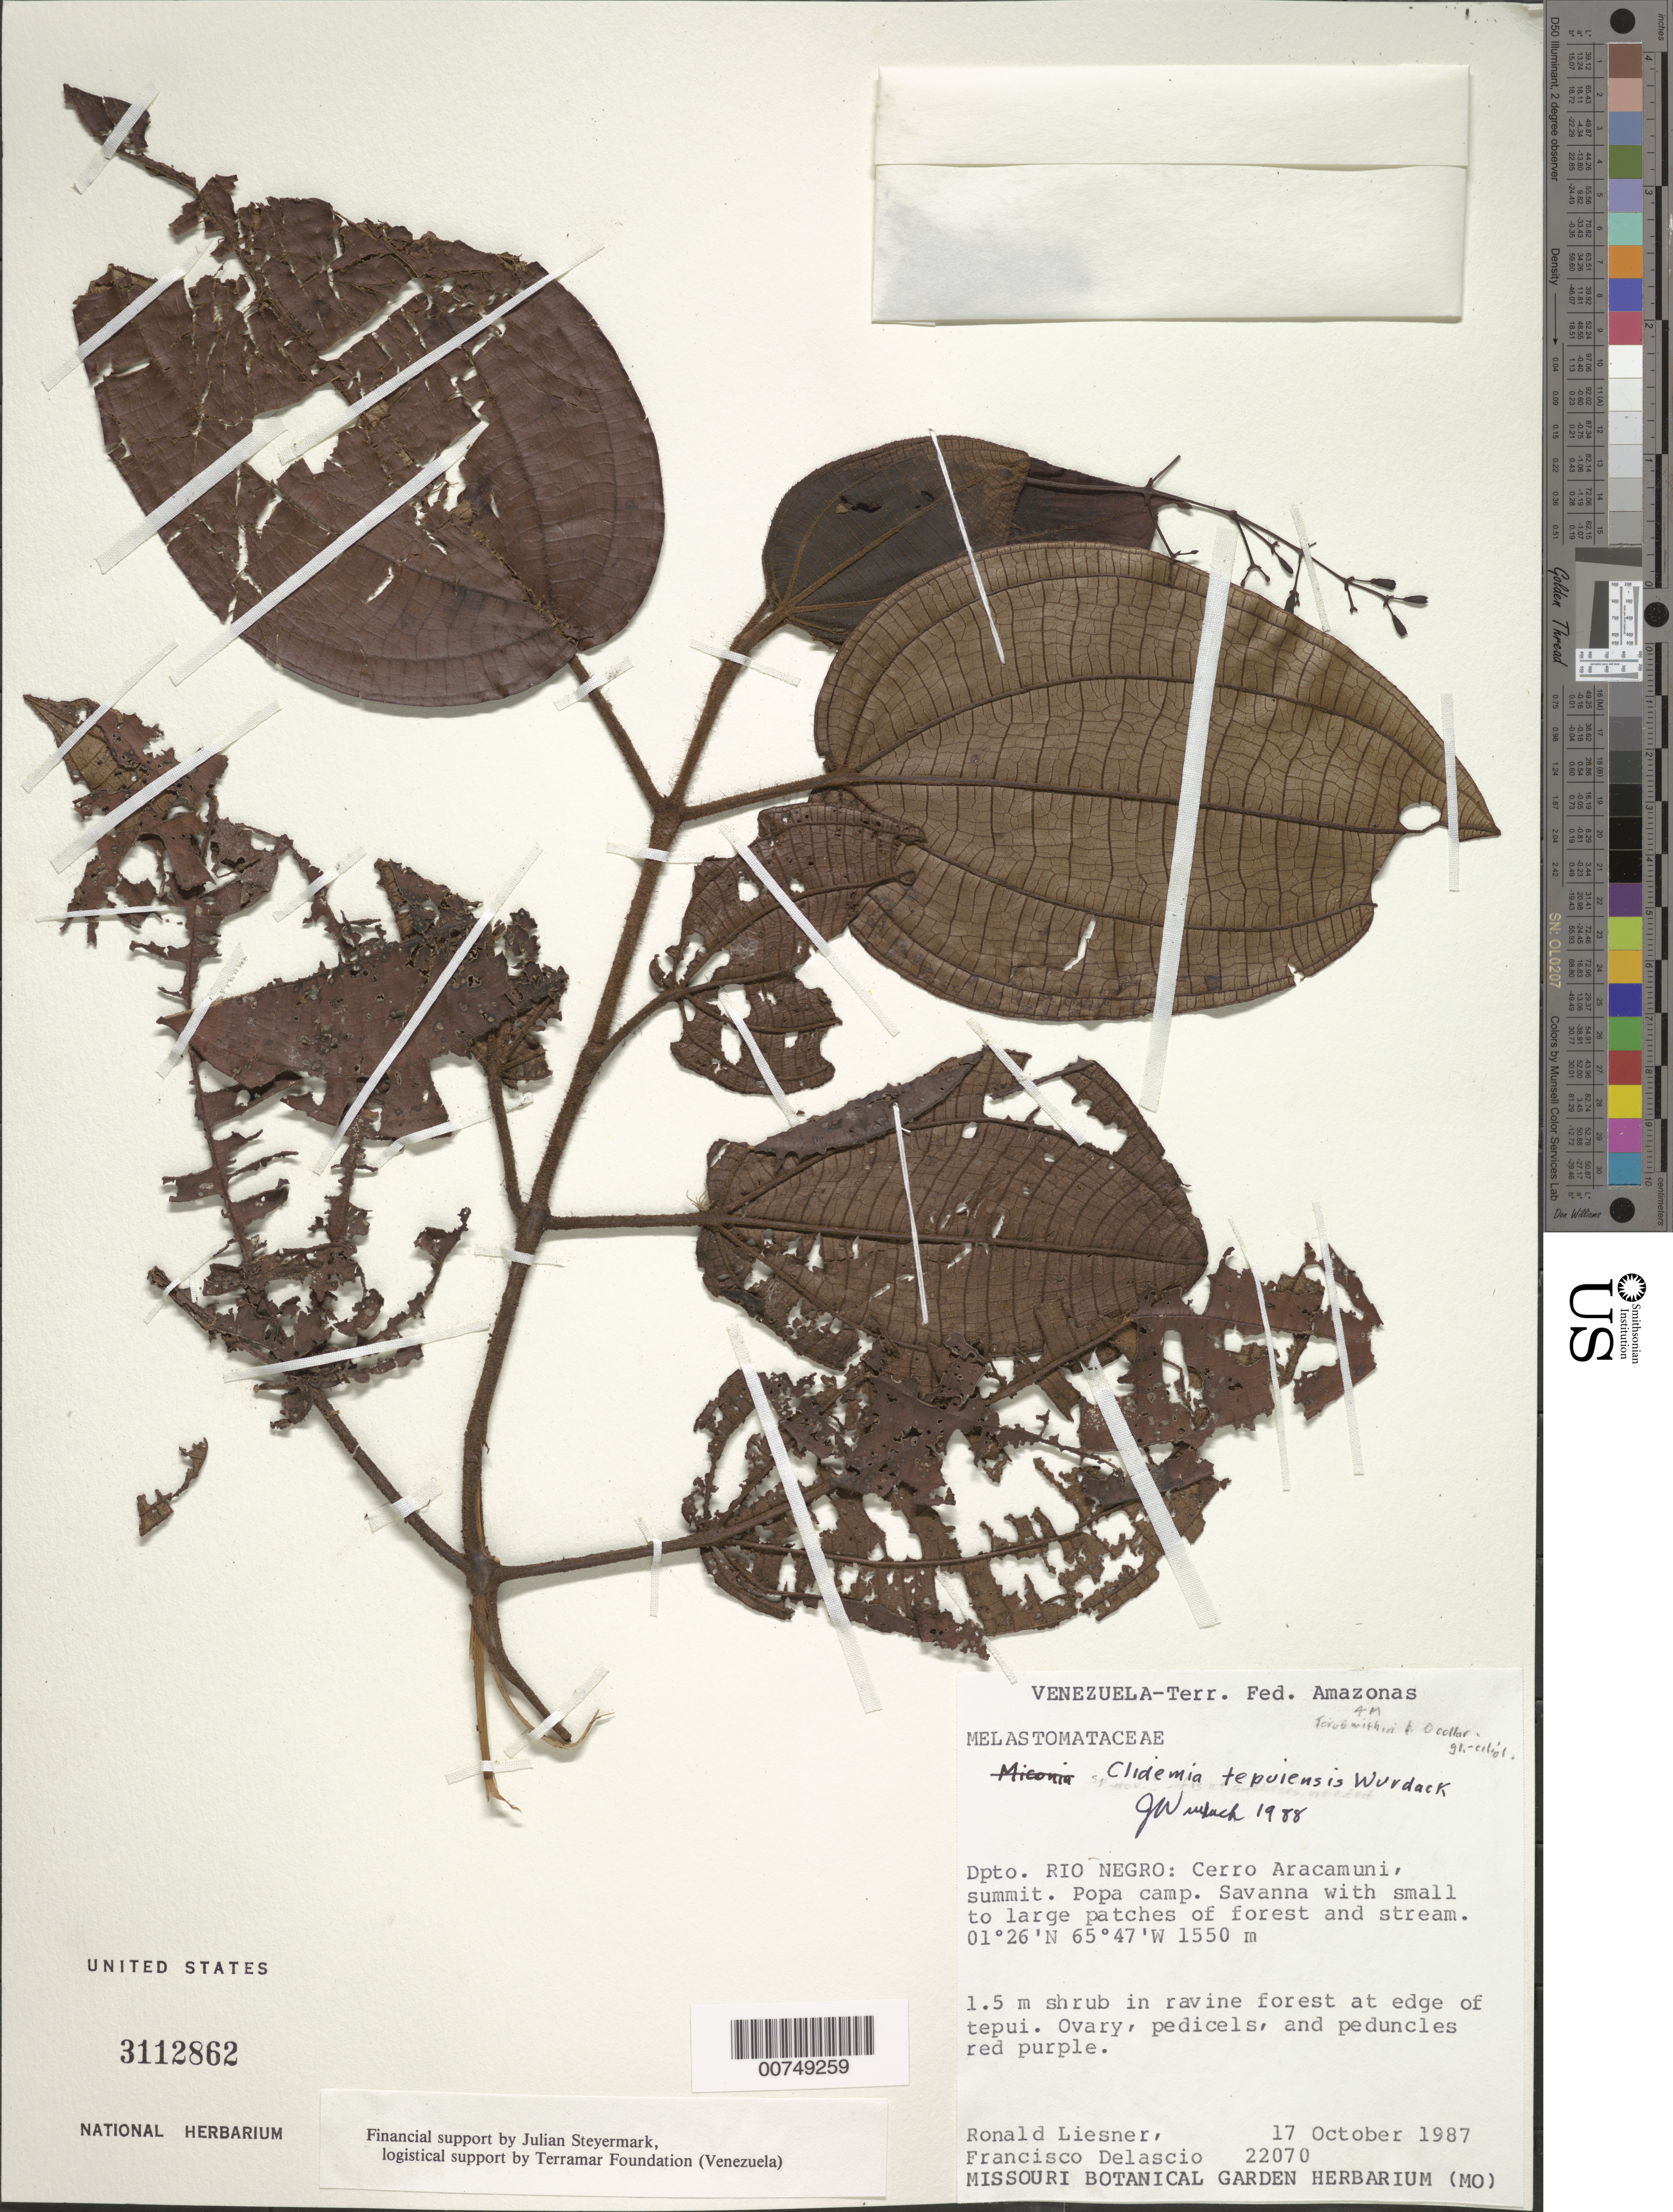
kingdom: Plantae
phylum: Tracheophyta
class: Magnoliopsida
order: Myrtales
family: Melastomataceae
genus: Clidemia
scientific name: Clidemia tepuiensis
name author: Wurdack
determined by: Wurdack, John J., (US), US (UNITED STATES)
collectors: R. L. Liesner & F. Delascio C.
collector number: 22070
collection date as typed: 17-Oct-87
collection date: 1987-10-17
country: Venezuela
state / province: Amazonas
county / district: Río Negro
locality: Cerro Aracamuni, Popa camp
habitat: Savanna with small to large patches of forest & stream; ravine forest at edge of tepui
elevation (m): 1550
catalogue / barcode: US 3112862